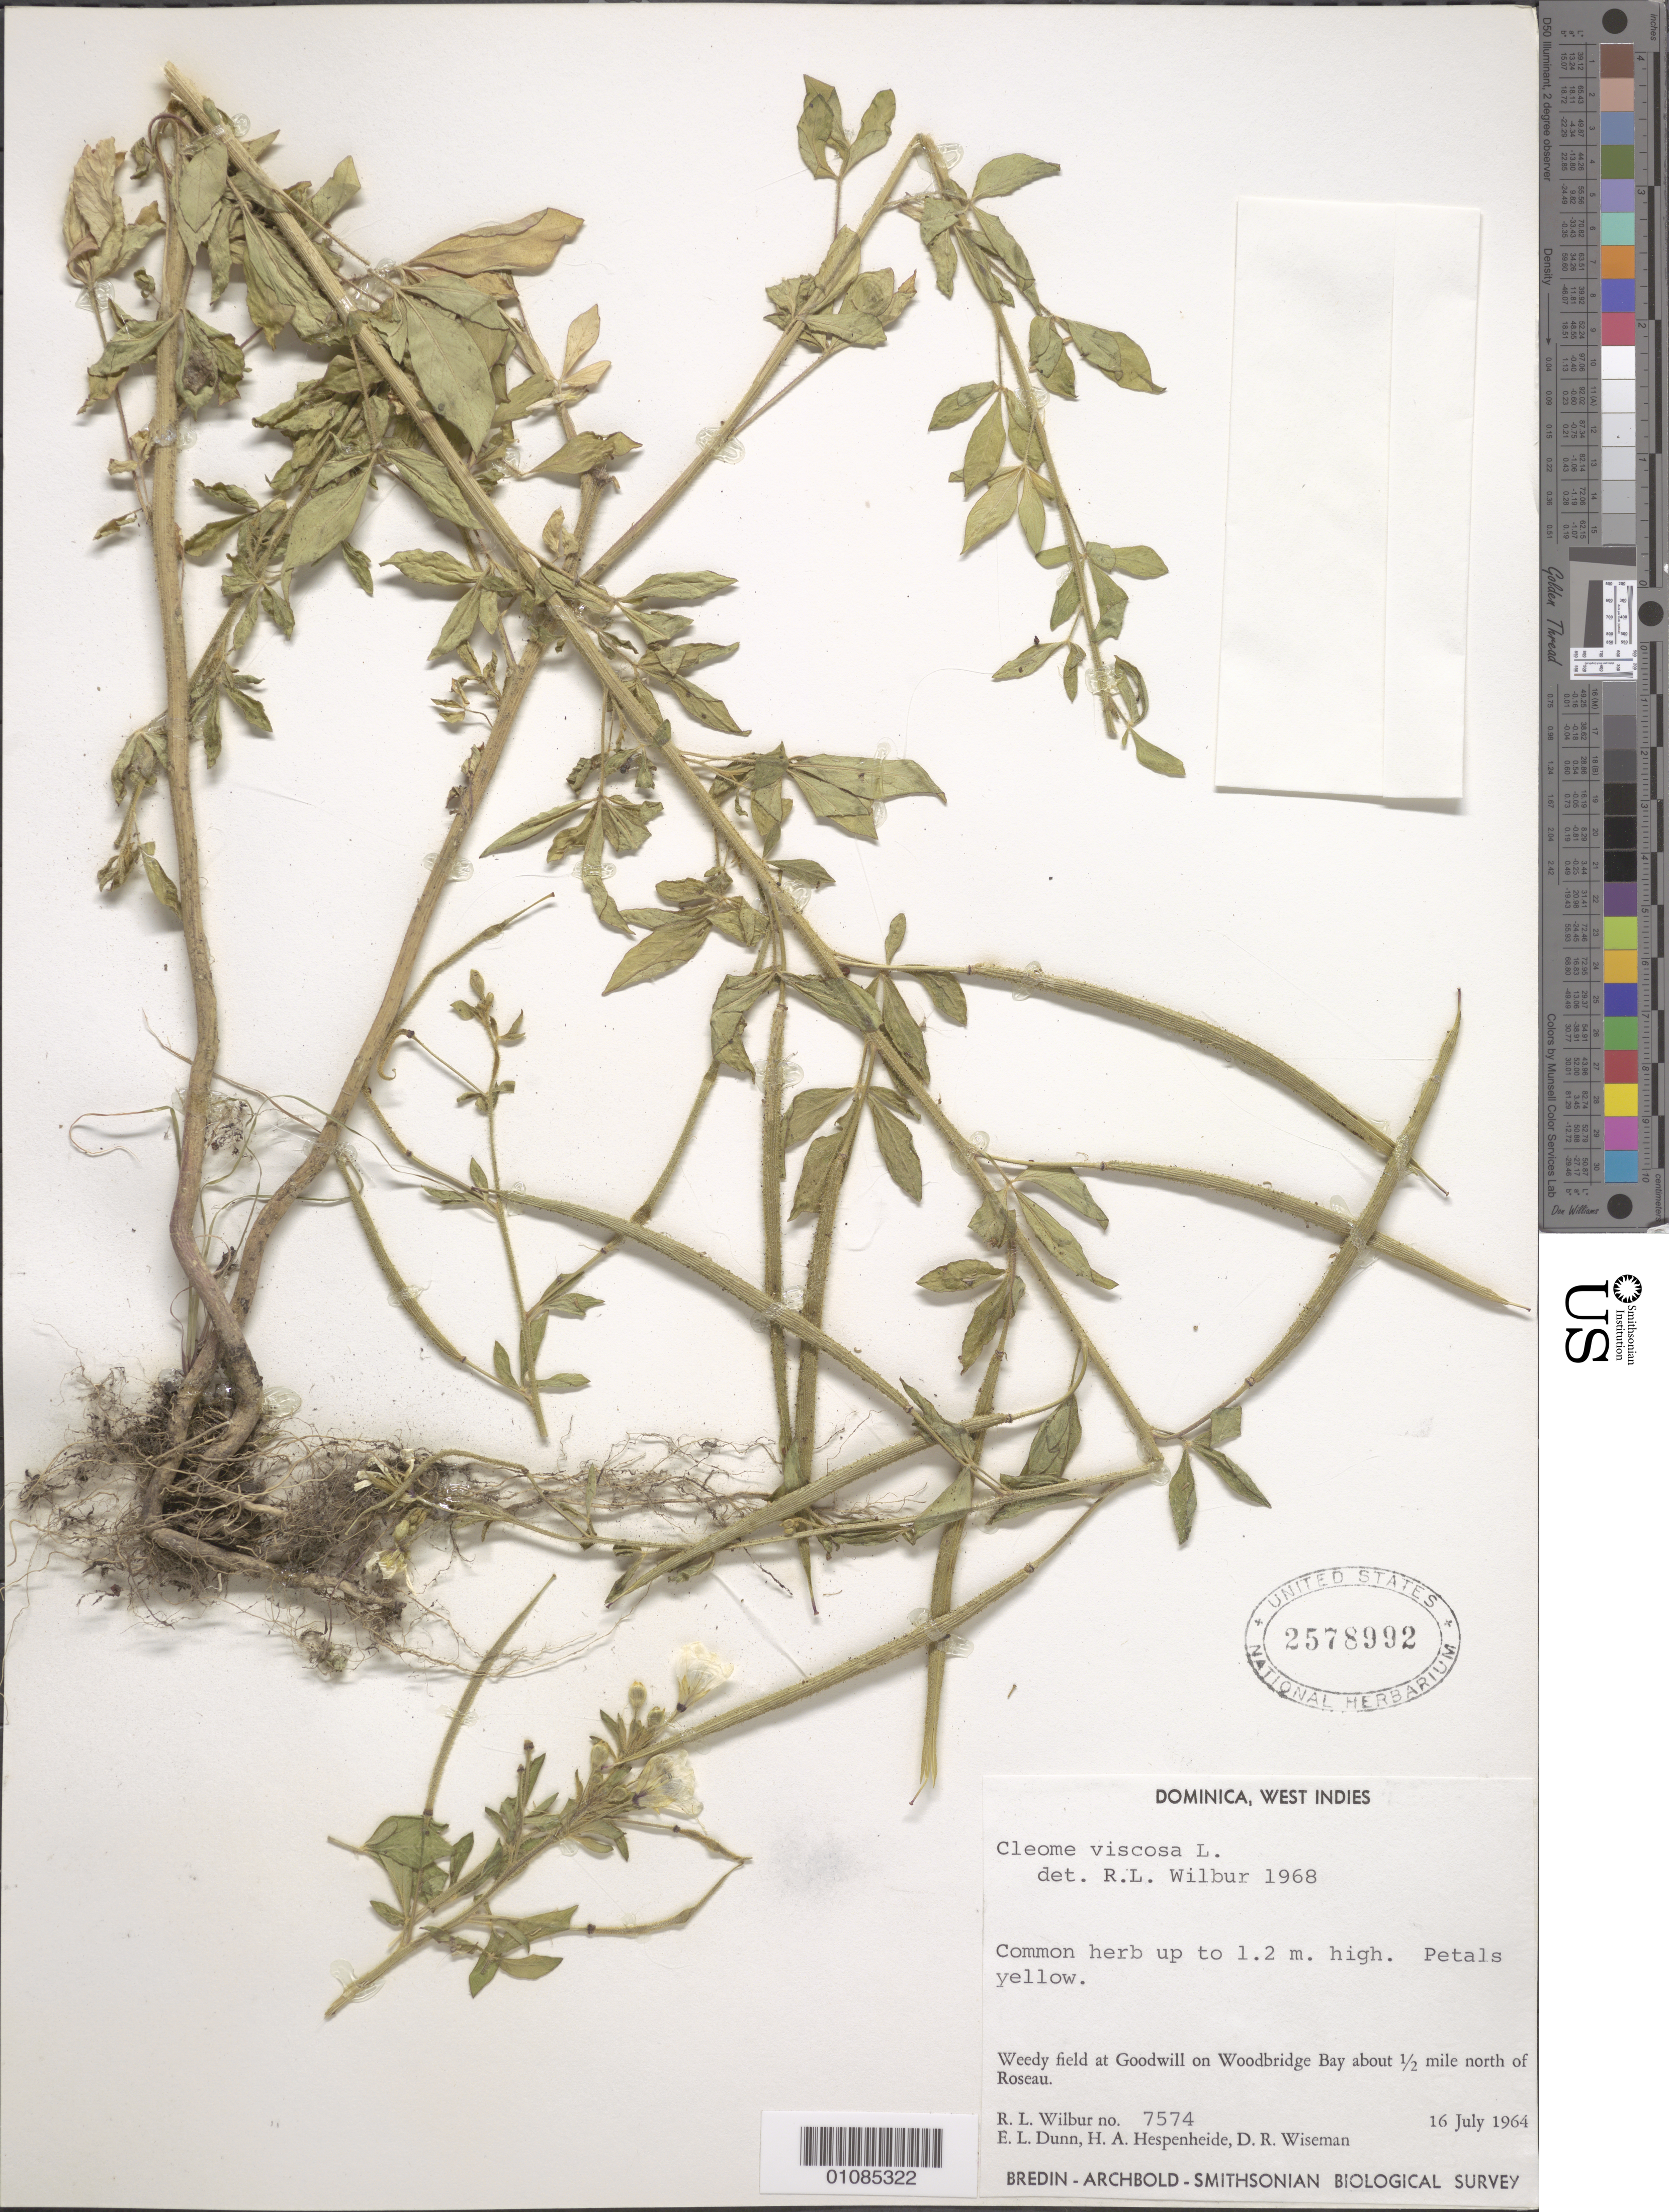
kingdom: Plantae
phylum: Tracheophyta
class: Magnoliopsida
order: Brassicales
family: Cleomaceae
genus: Arivela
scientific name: Arivela viscosa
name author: (L.) Raf.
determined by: Strong, M. T., (US), Smithsonian Institution - National Museum of Natural History (UNITED STATES)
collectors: R. L. Wilbur, E. Dunn, H. A. Hespenheide & D. R. Wiseman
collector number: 7574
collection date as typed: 16 Jul 1964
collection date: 1964-07-16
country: Dominica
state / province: St. George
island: Dominica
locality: Weedy field at Goodwill on Woodbridge Bay about 1/2 mi. N of Roseau.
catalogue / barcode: US 2578992